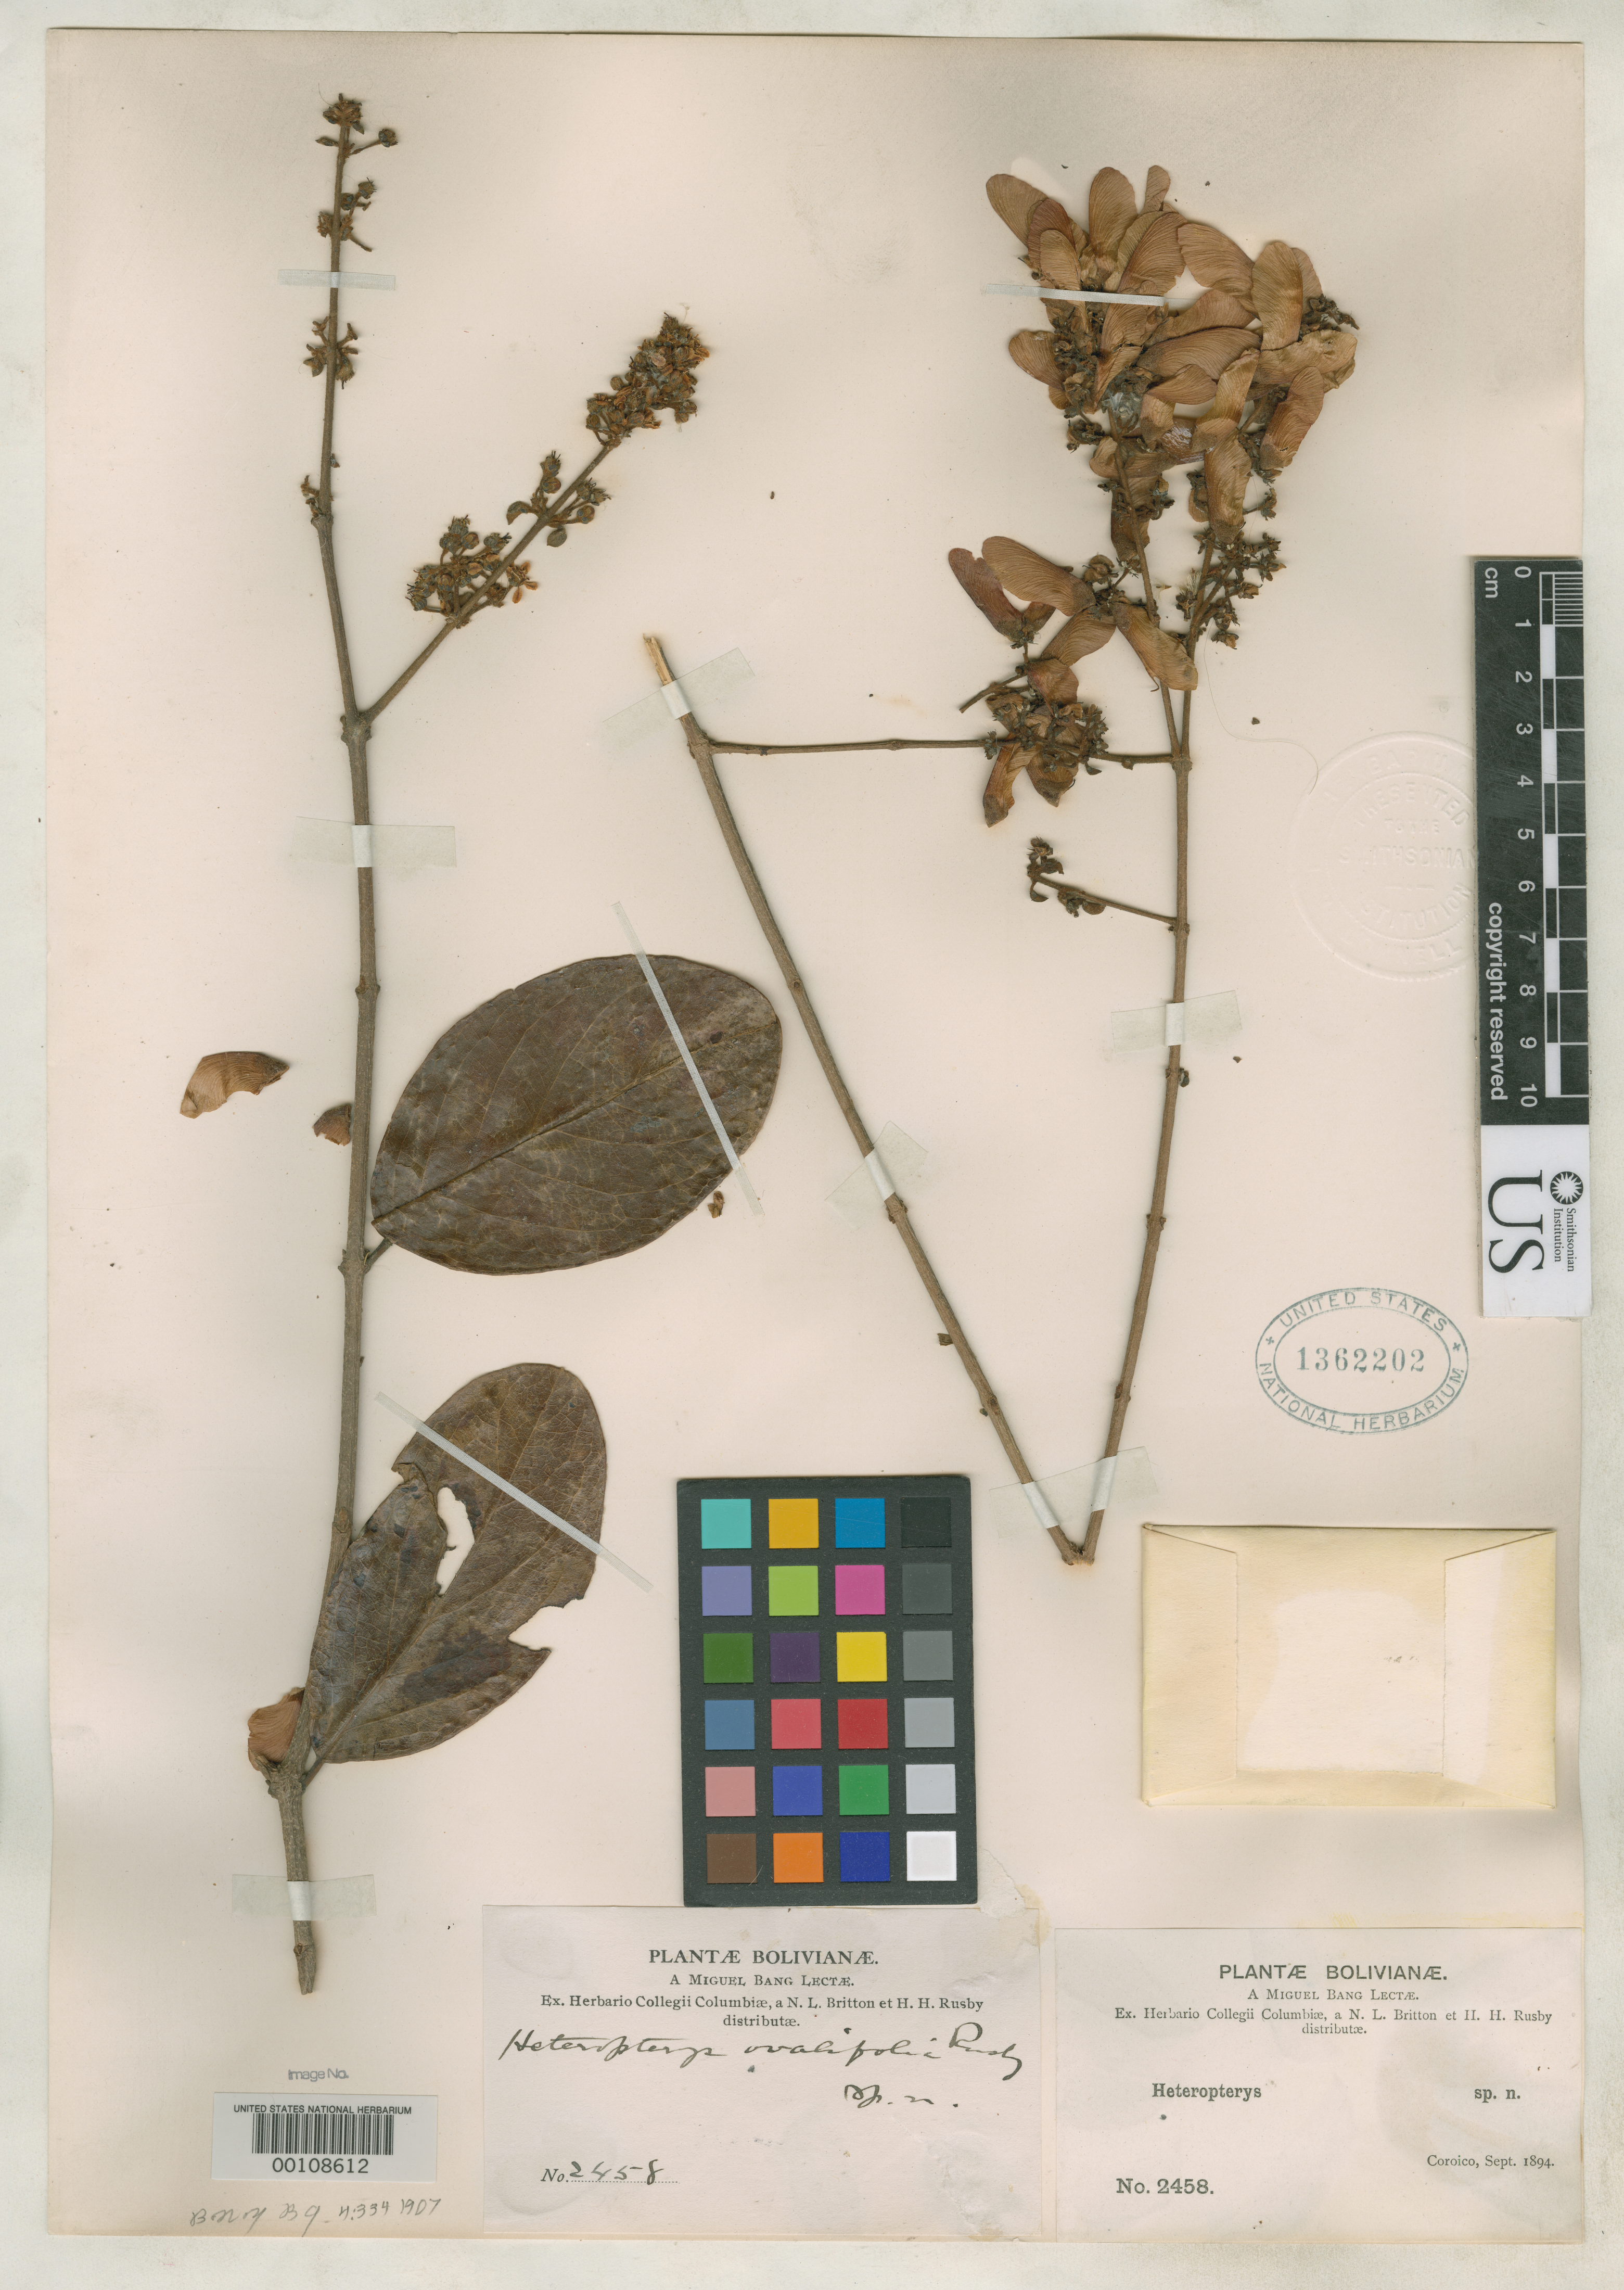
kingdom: Plantae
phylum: Tracheophyta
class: Magnoliopsida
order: Malpighiales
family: Malpighiaceae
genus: Heteropterys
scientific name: Heteropterys ovalifolia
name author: Rusby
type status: Isotype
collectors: M. Bang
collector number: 2458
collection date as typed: Sep 1894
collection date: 1894-09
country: Bolivia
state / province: La Paz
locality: Coroico.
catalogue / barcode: US 1362202